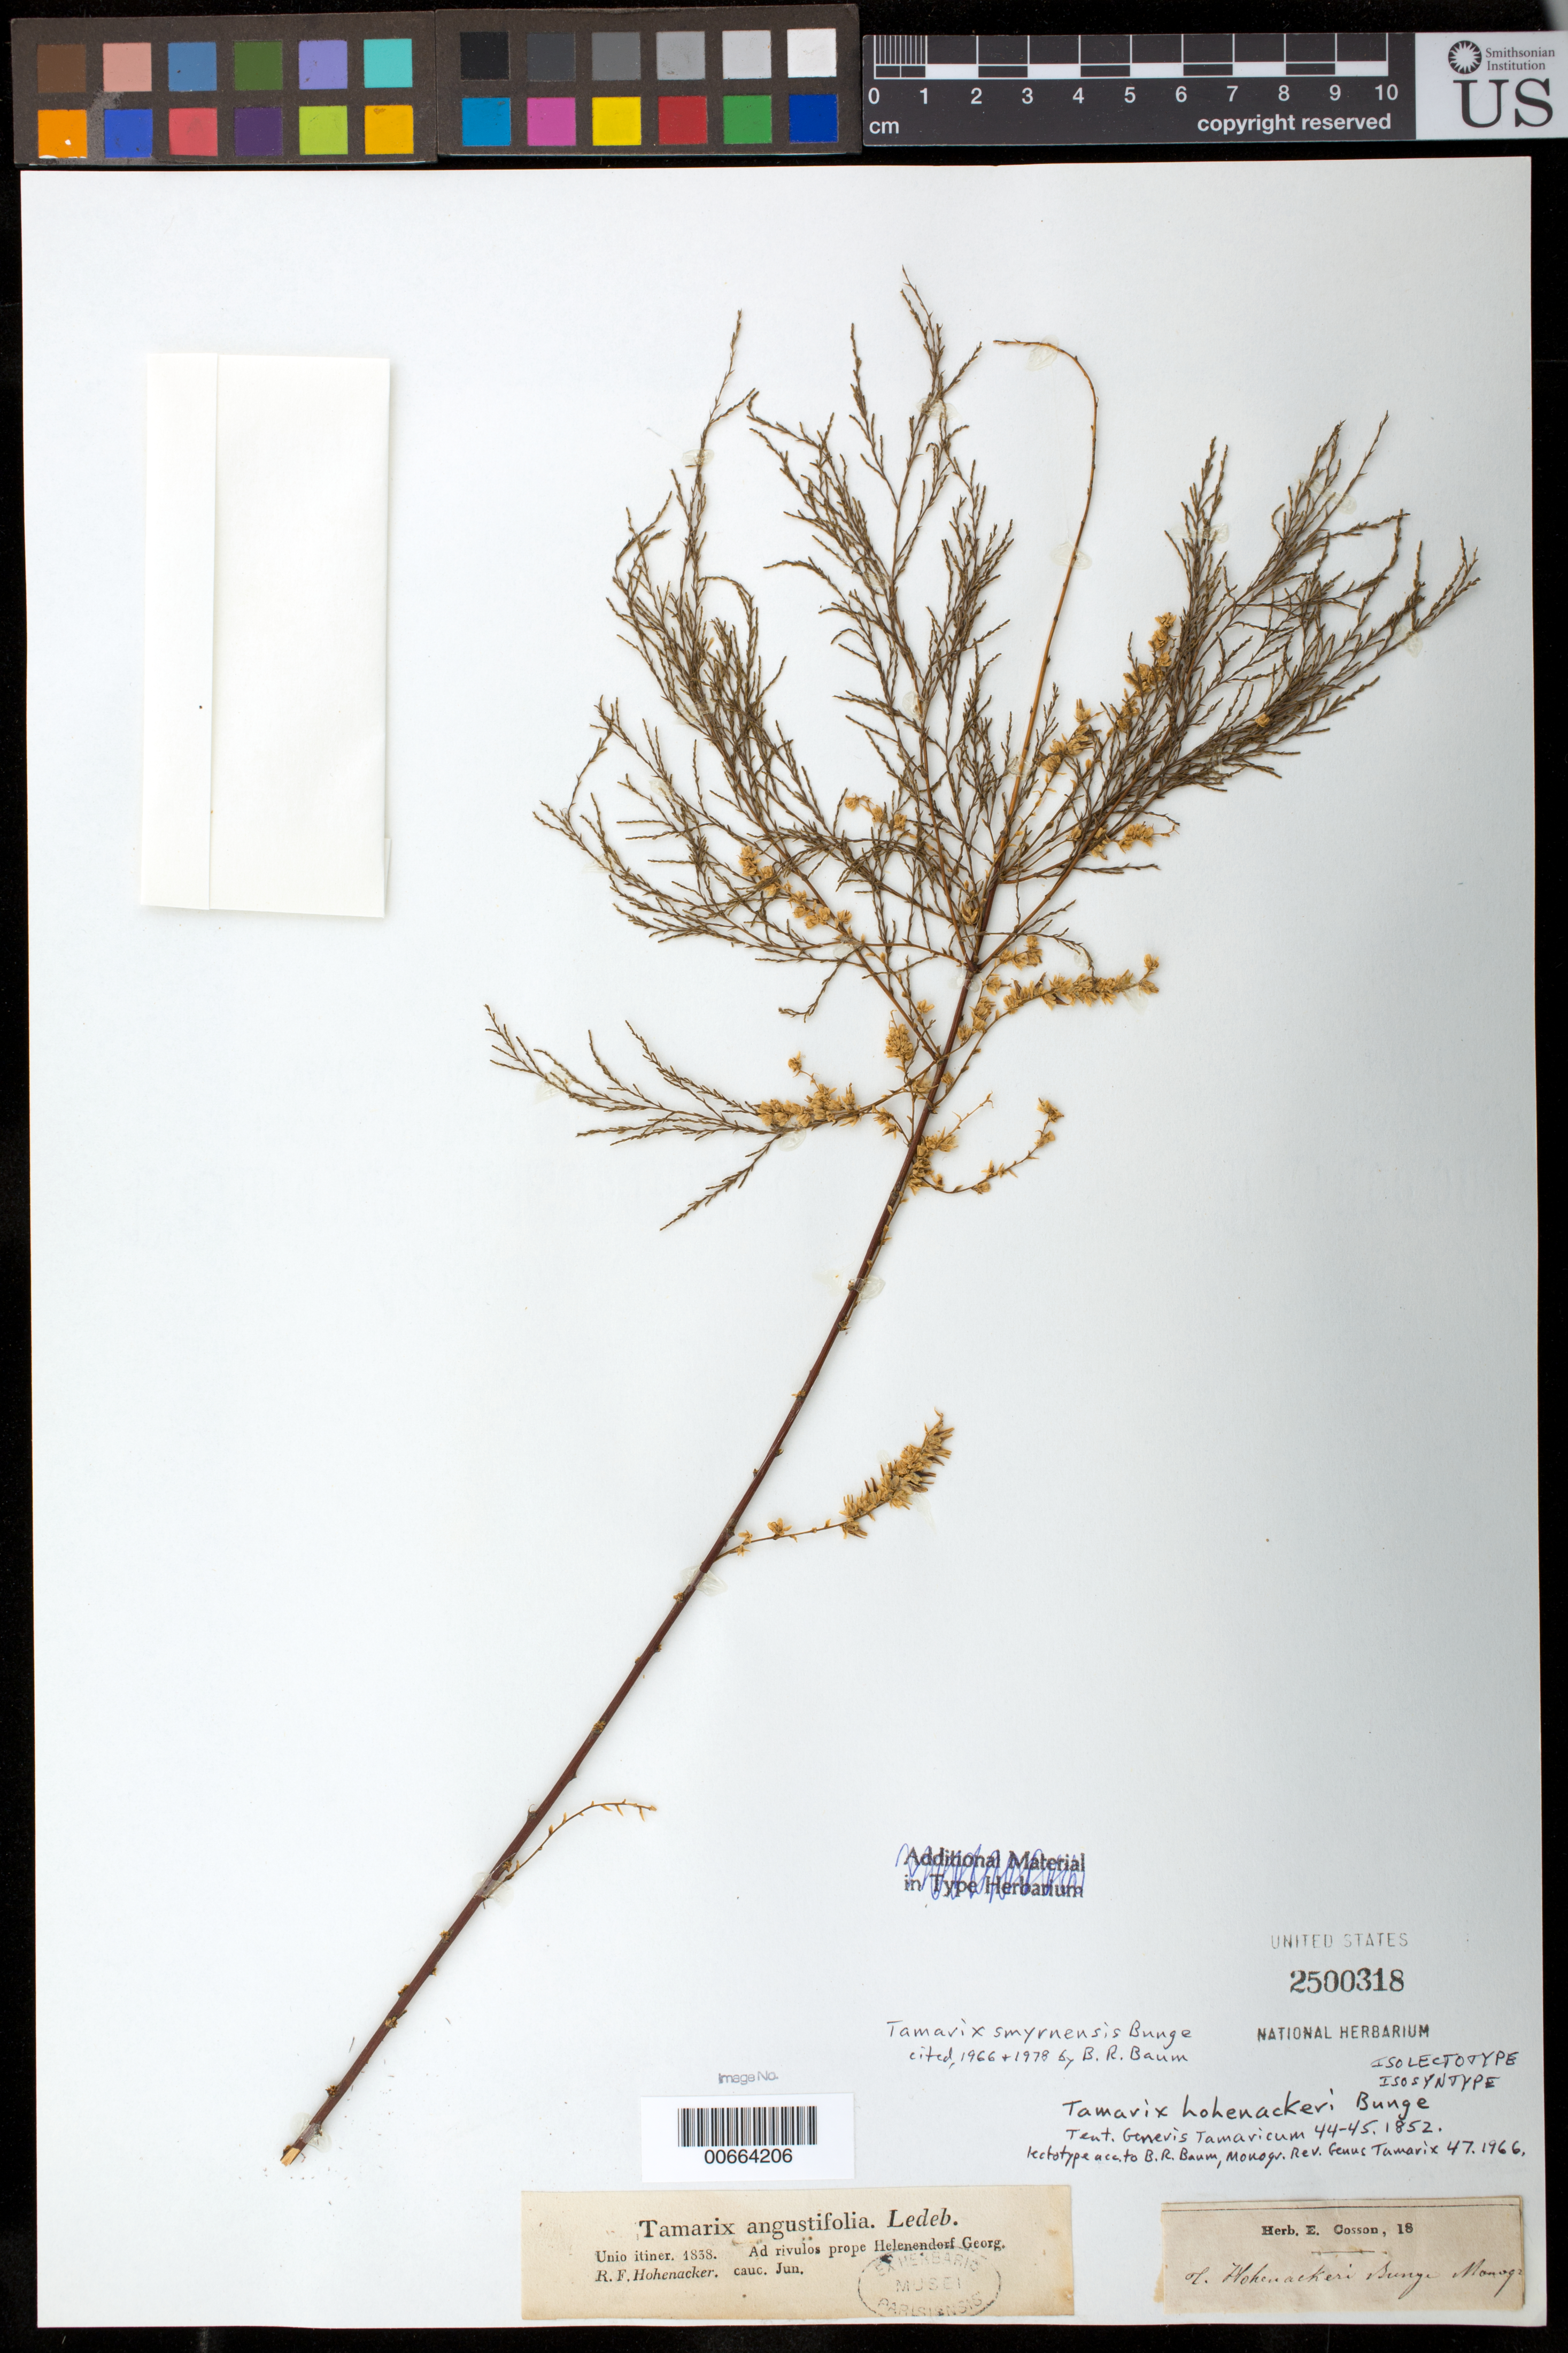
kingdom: Plantae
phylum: Tracheophyta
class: Magnoliopsida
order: Caryophyllales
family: Tamaricaceae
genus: Tamarix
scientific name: Tamarix hohenackeri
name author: Bunge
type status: Isolectotype; Isosyntype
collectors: R. F. Hohenacker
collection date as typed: Jun 1838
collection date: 1838-06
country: Azerbaijan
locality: Ad rivulos prope Helenendorf.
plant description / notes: also isosyntype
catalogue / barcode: US 2500318